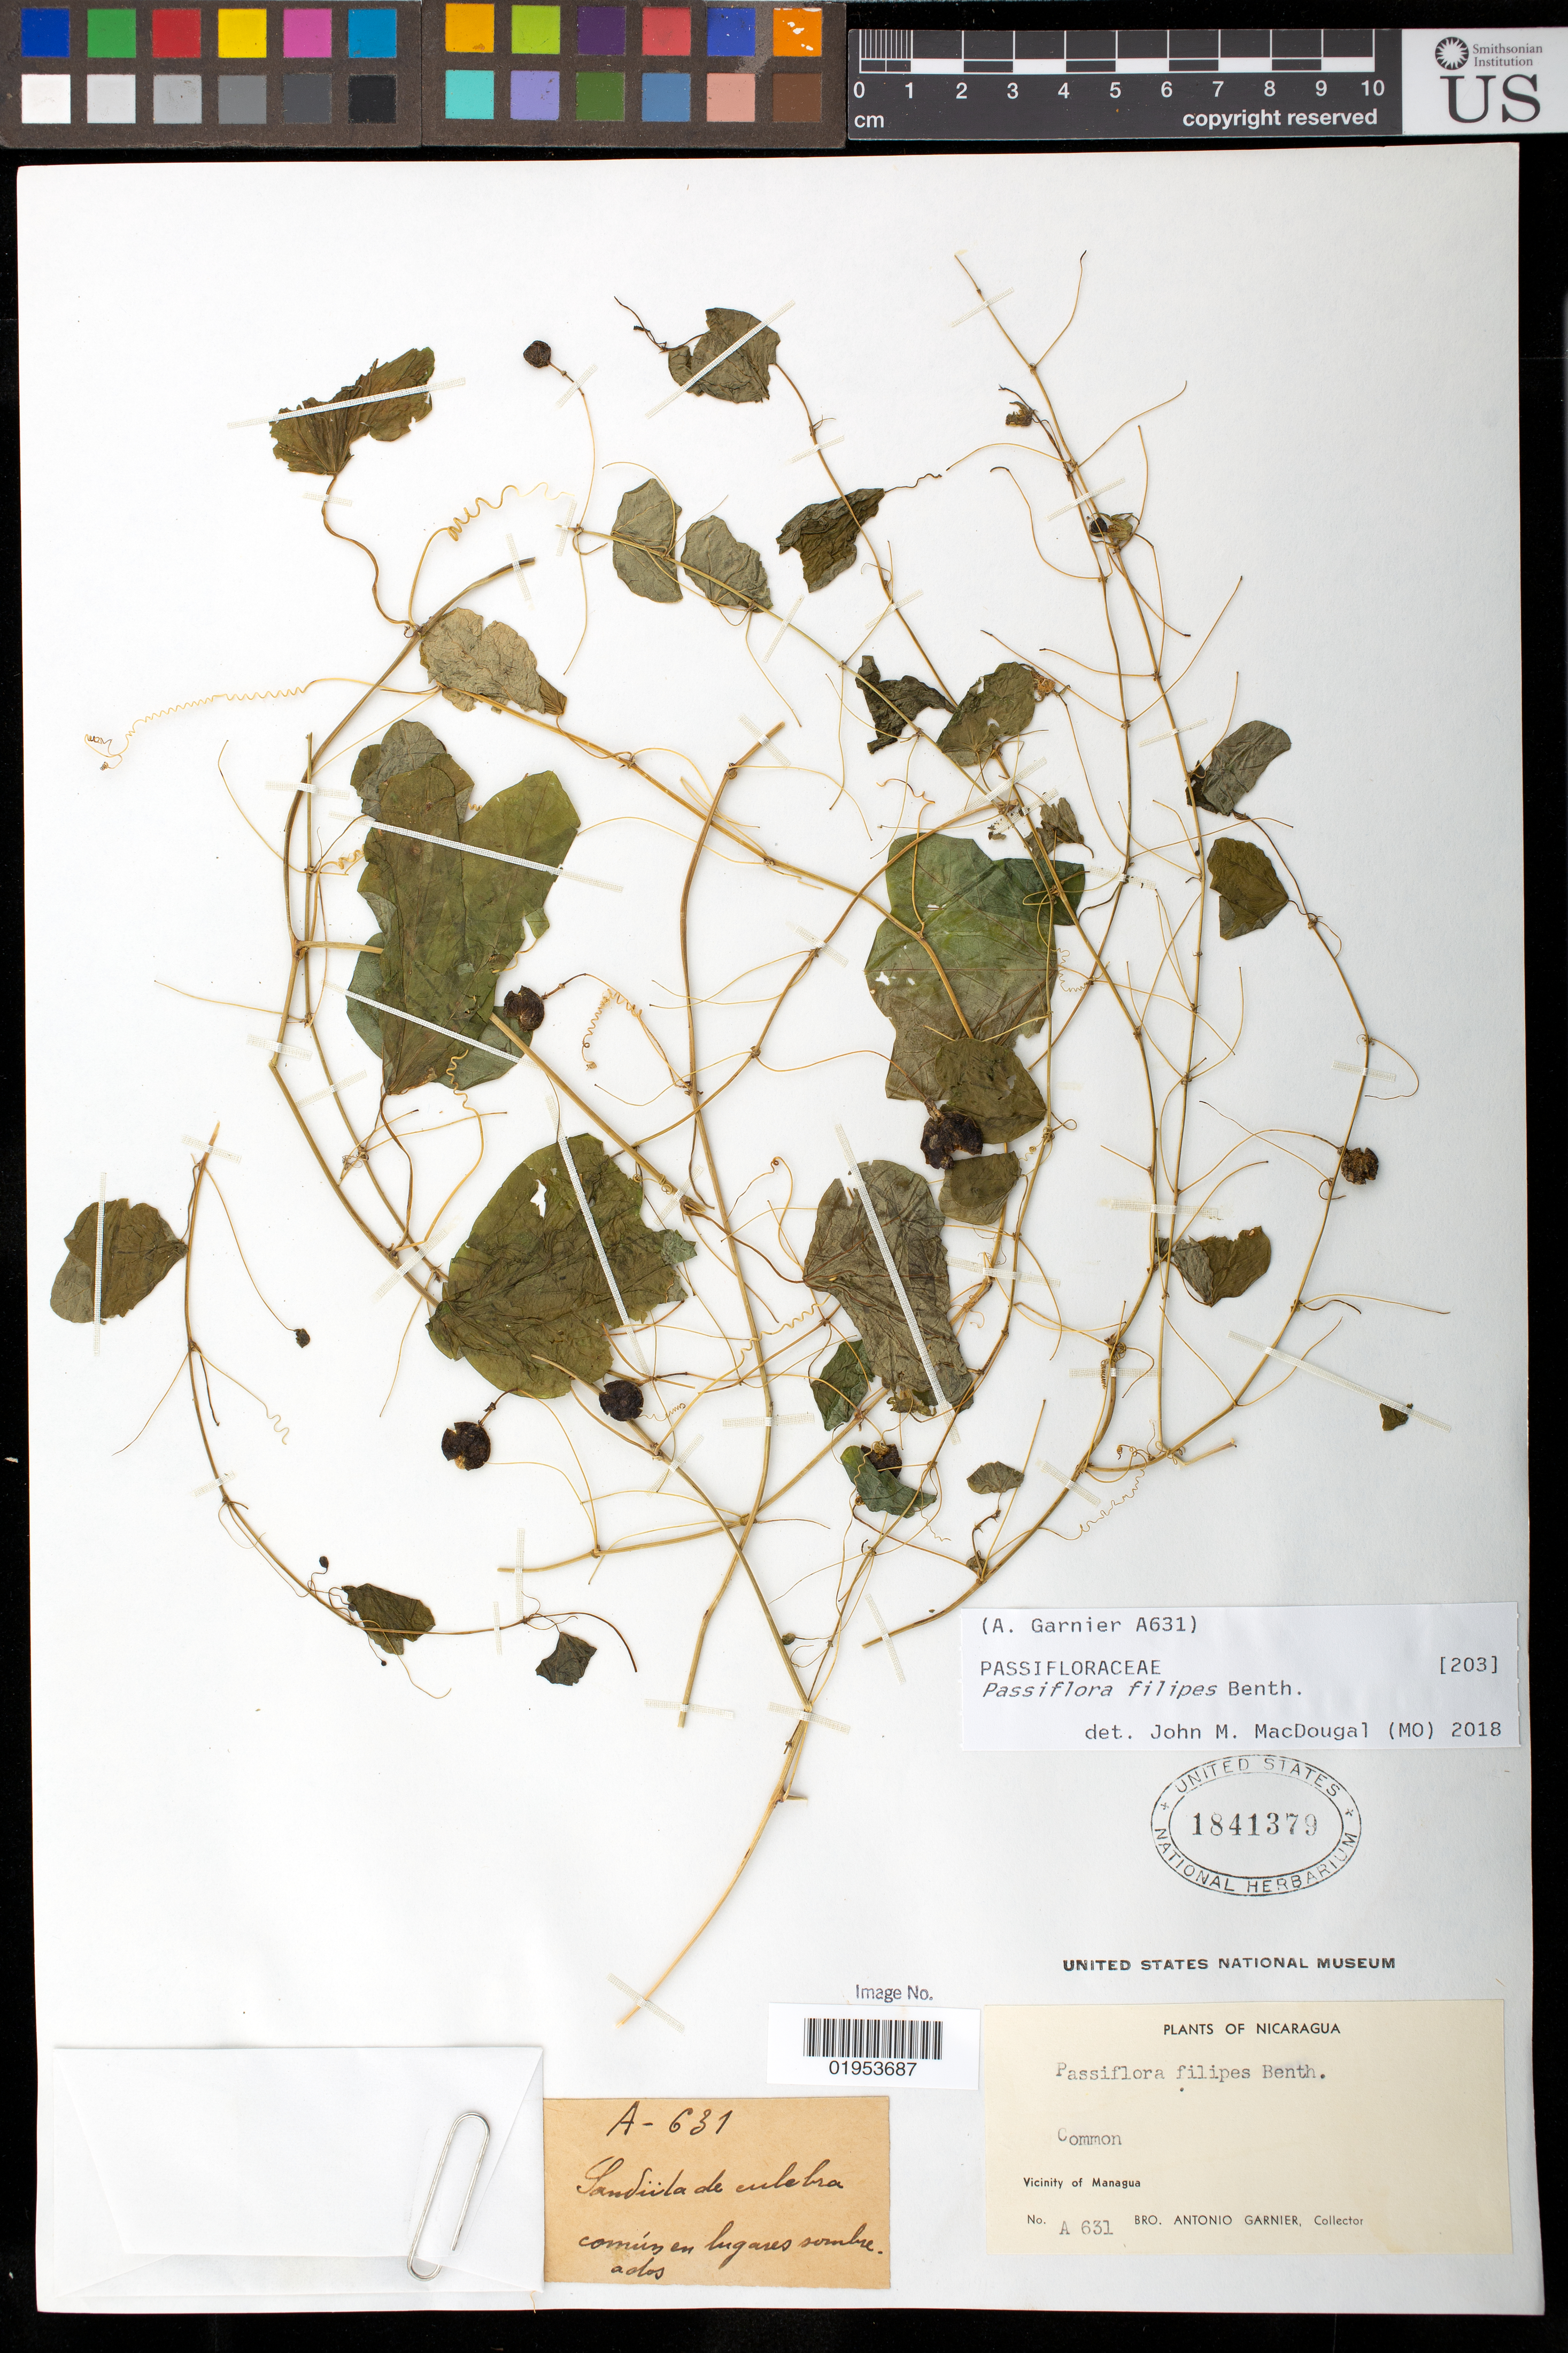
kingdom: Plantae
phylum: Tracheophyta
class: Magnoliopsida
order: Malpighiales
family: Passifloraceae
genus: Passiflora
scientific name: Passiflora filipes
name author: Benth.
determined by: MacDougal, John M.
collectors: Bro. A. Garnier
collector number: A 631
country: Nicaragua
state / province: Managua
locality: Vicinity of Managua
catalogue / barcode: US 1841379